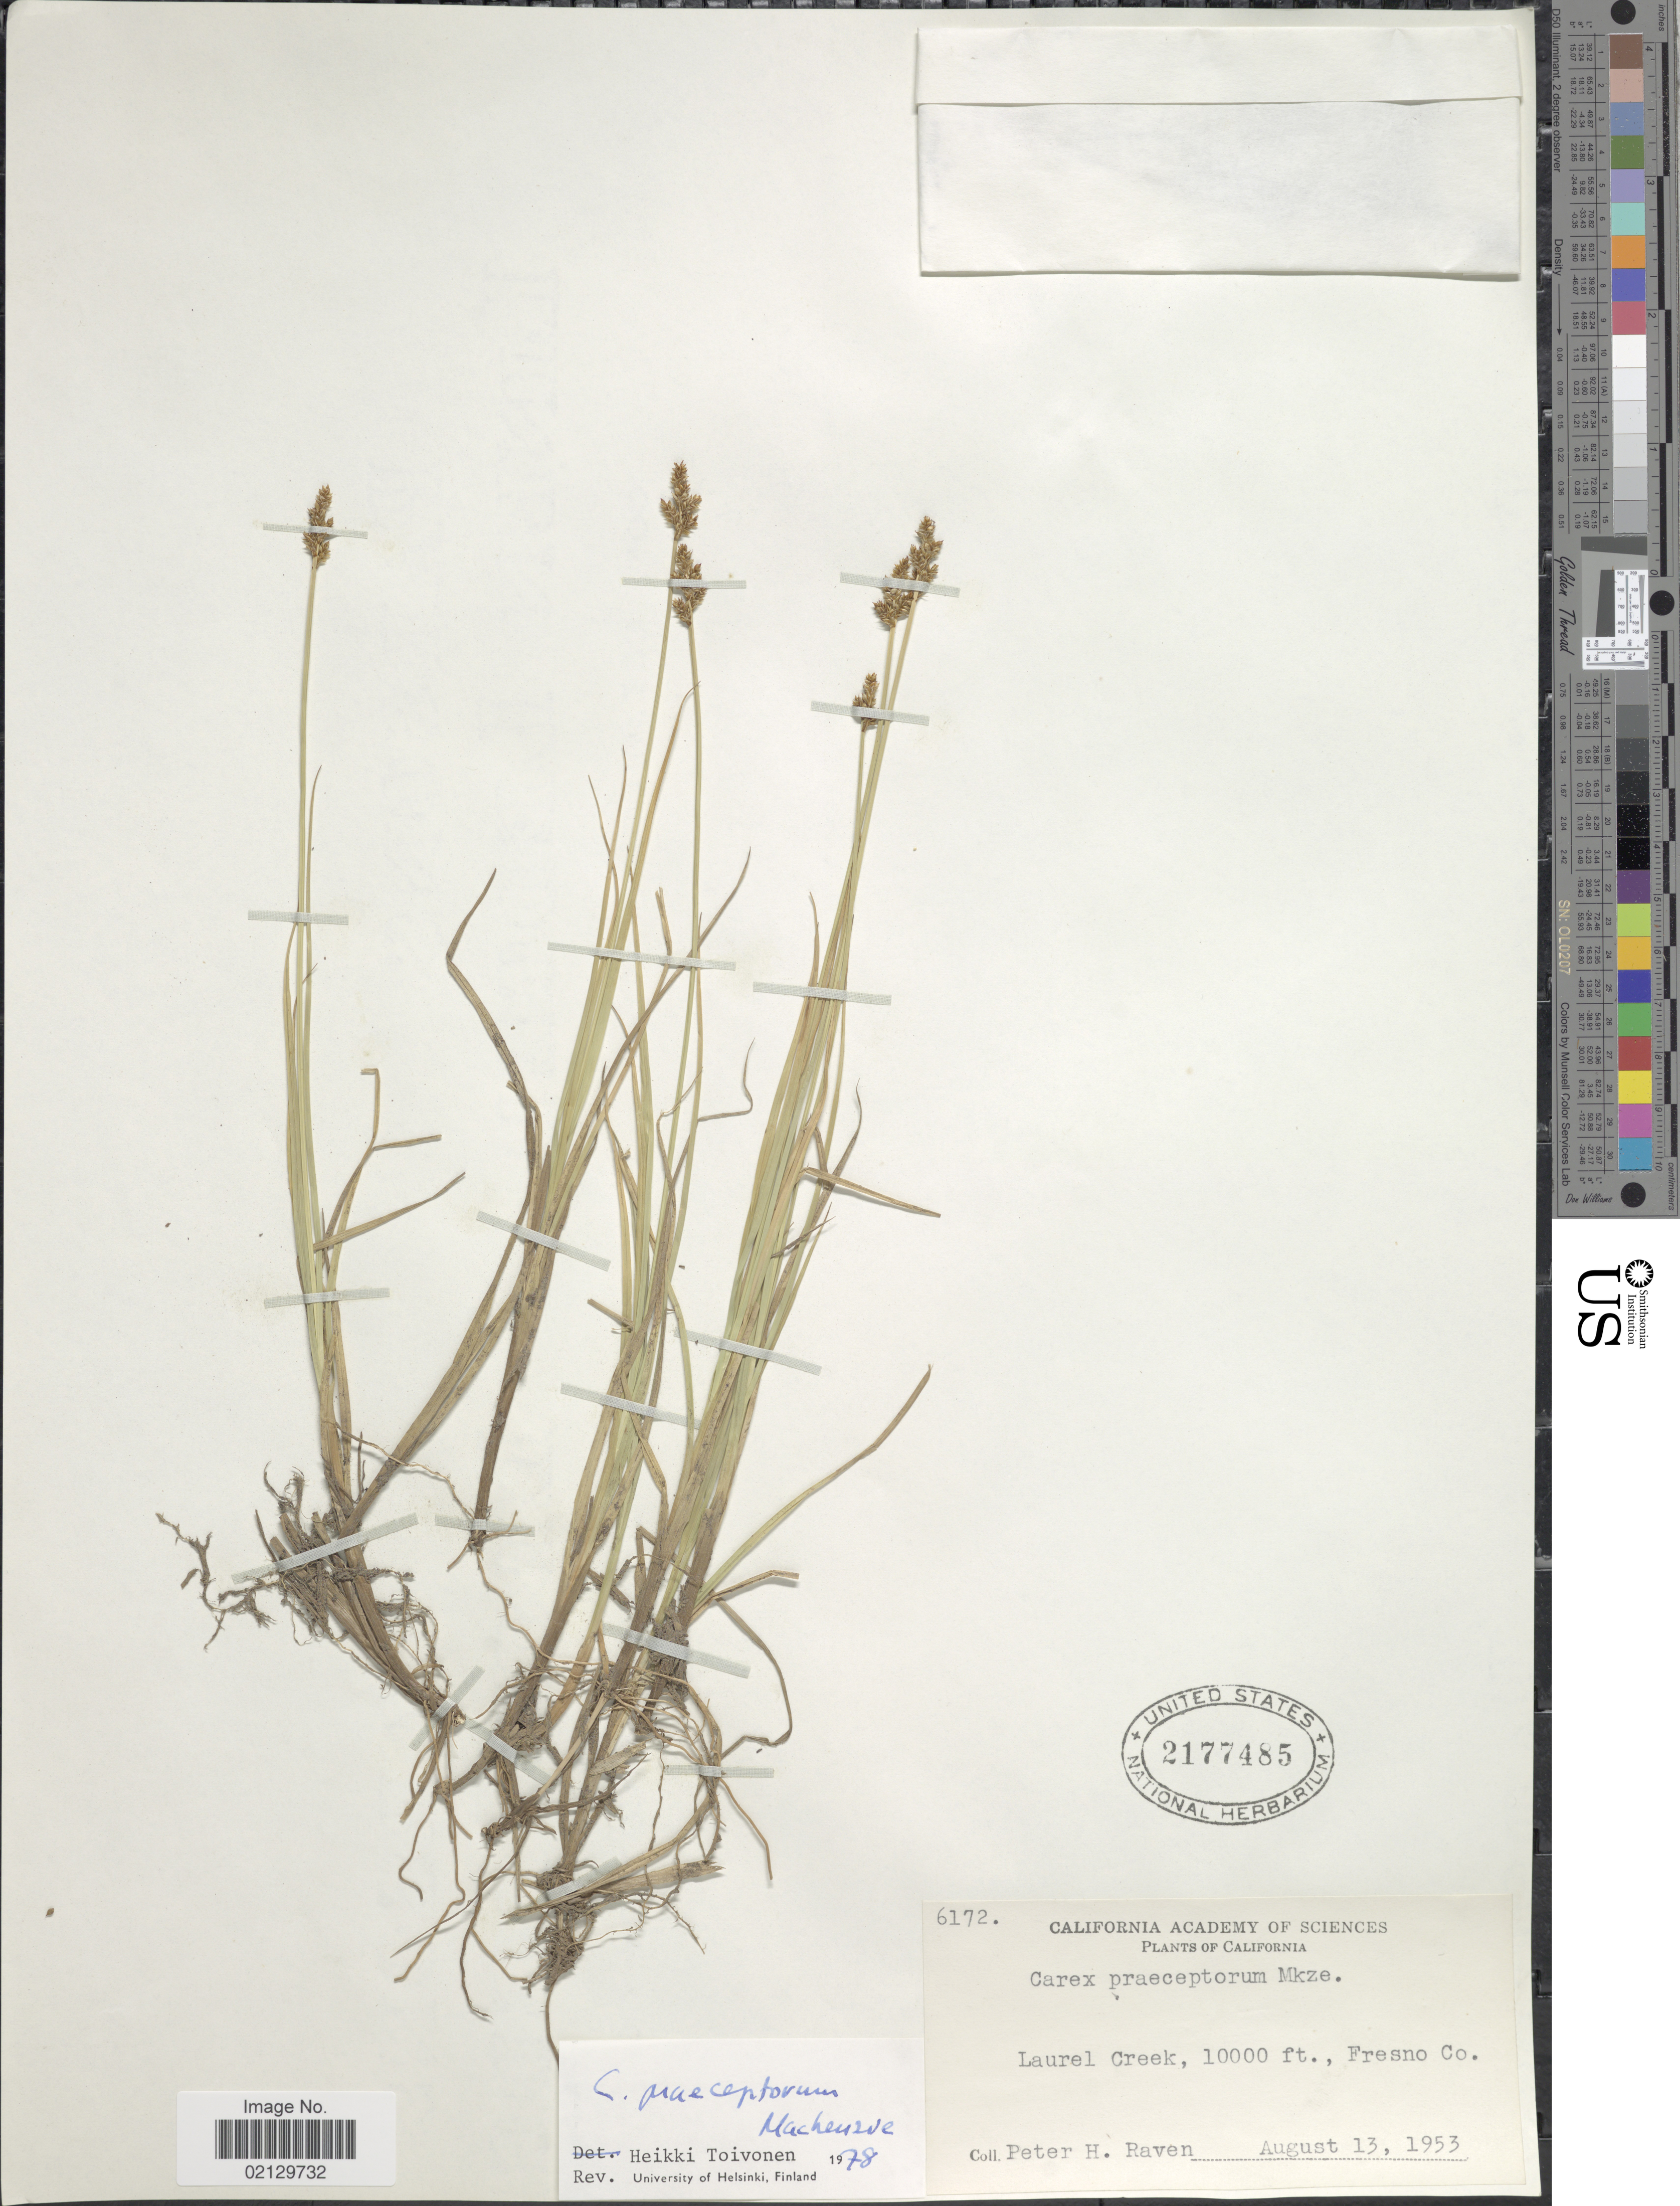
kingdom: Plantae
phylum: Tracheophyta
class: Liliopsida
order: Poales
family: Cyperaceae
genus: Carex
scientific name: Carex praeceptorum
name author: Mack.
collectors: P. Raven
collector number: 6172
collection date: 1953-08-13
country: United States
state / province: California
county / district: Fresno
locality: Laurel Creek, Fresno Co.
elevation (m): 3048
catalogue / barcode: US 2177485